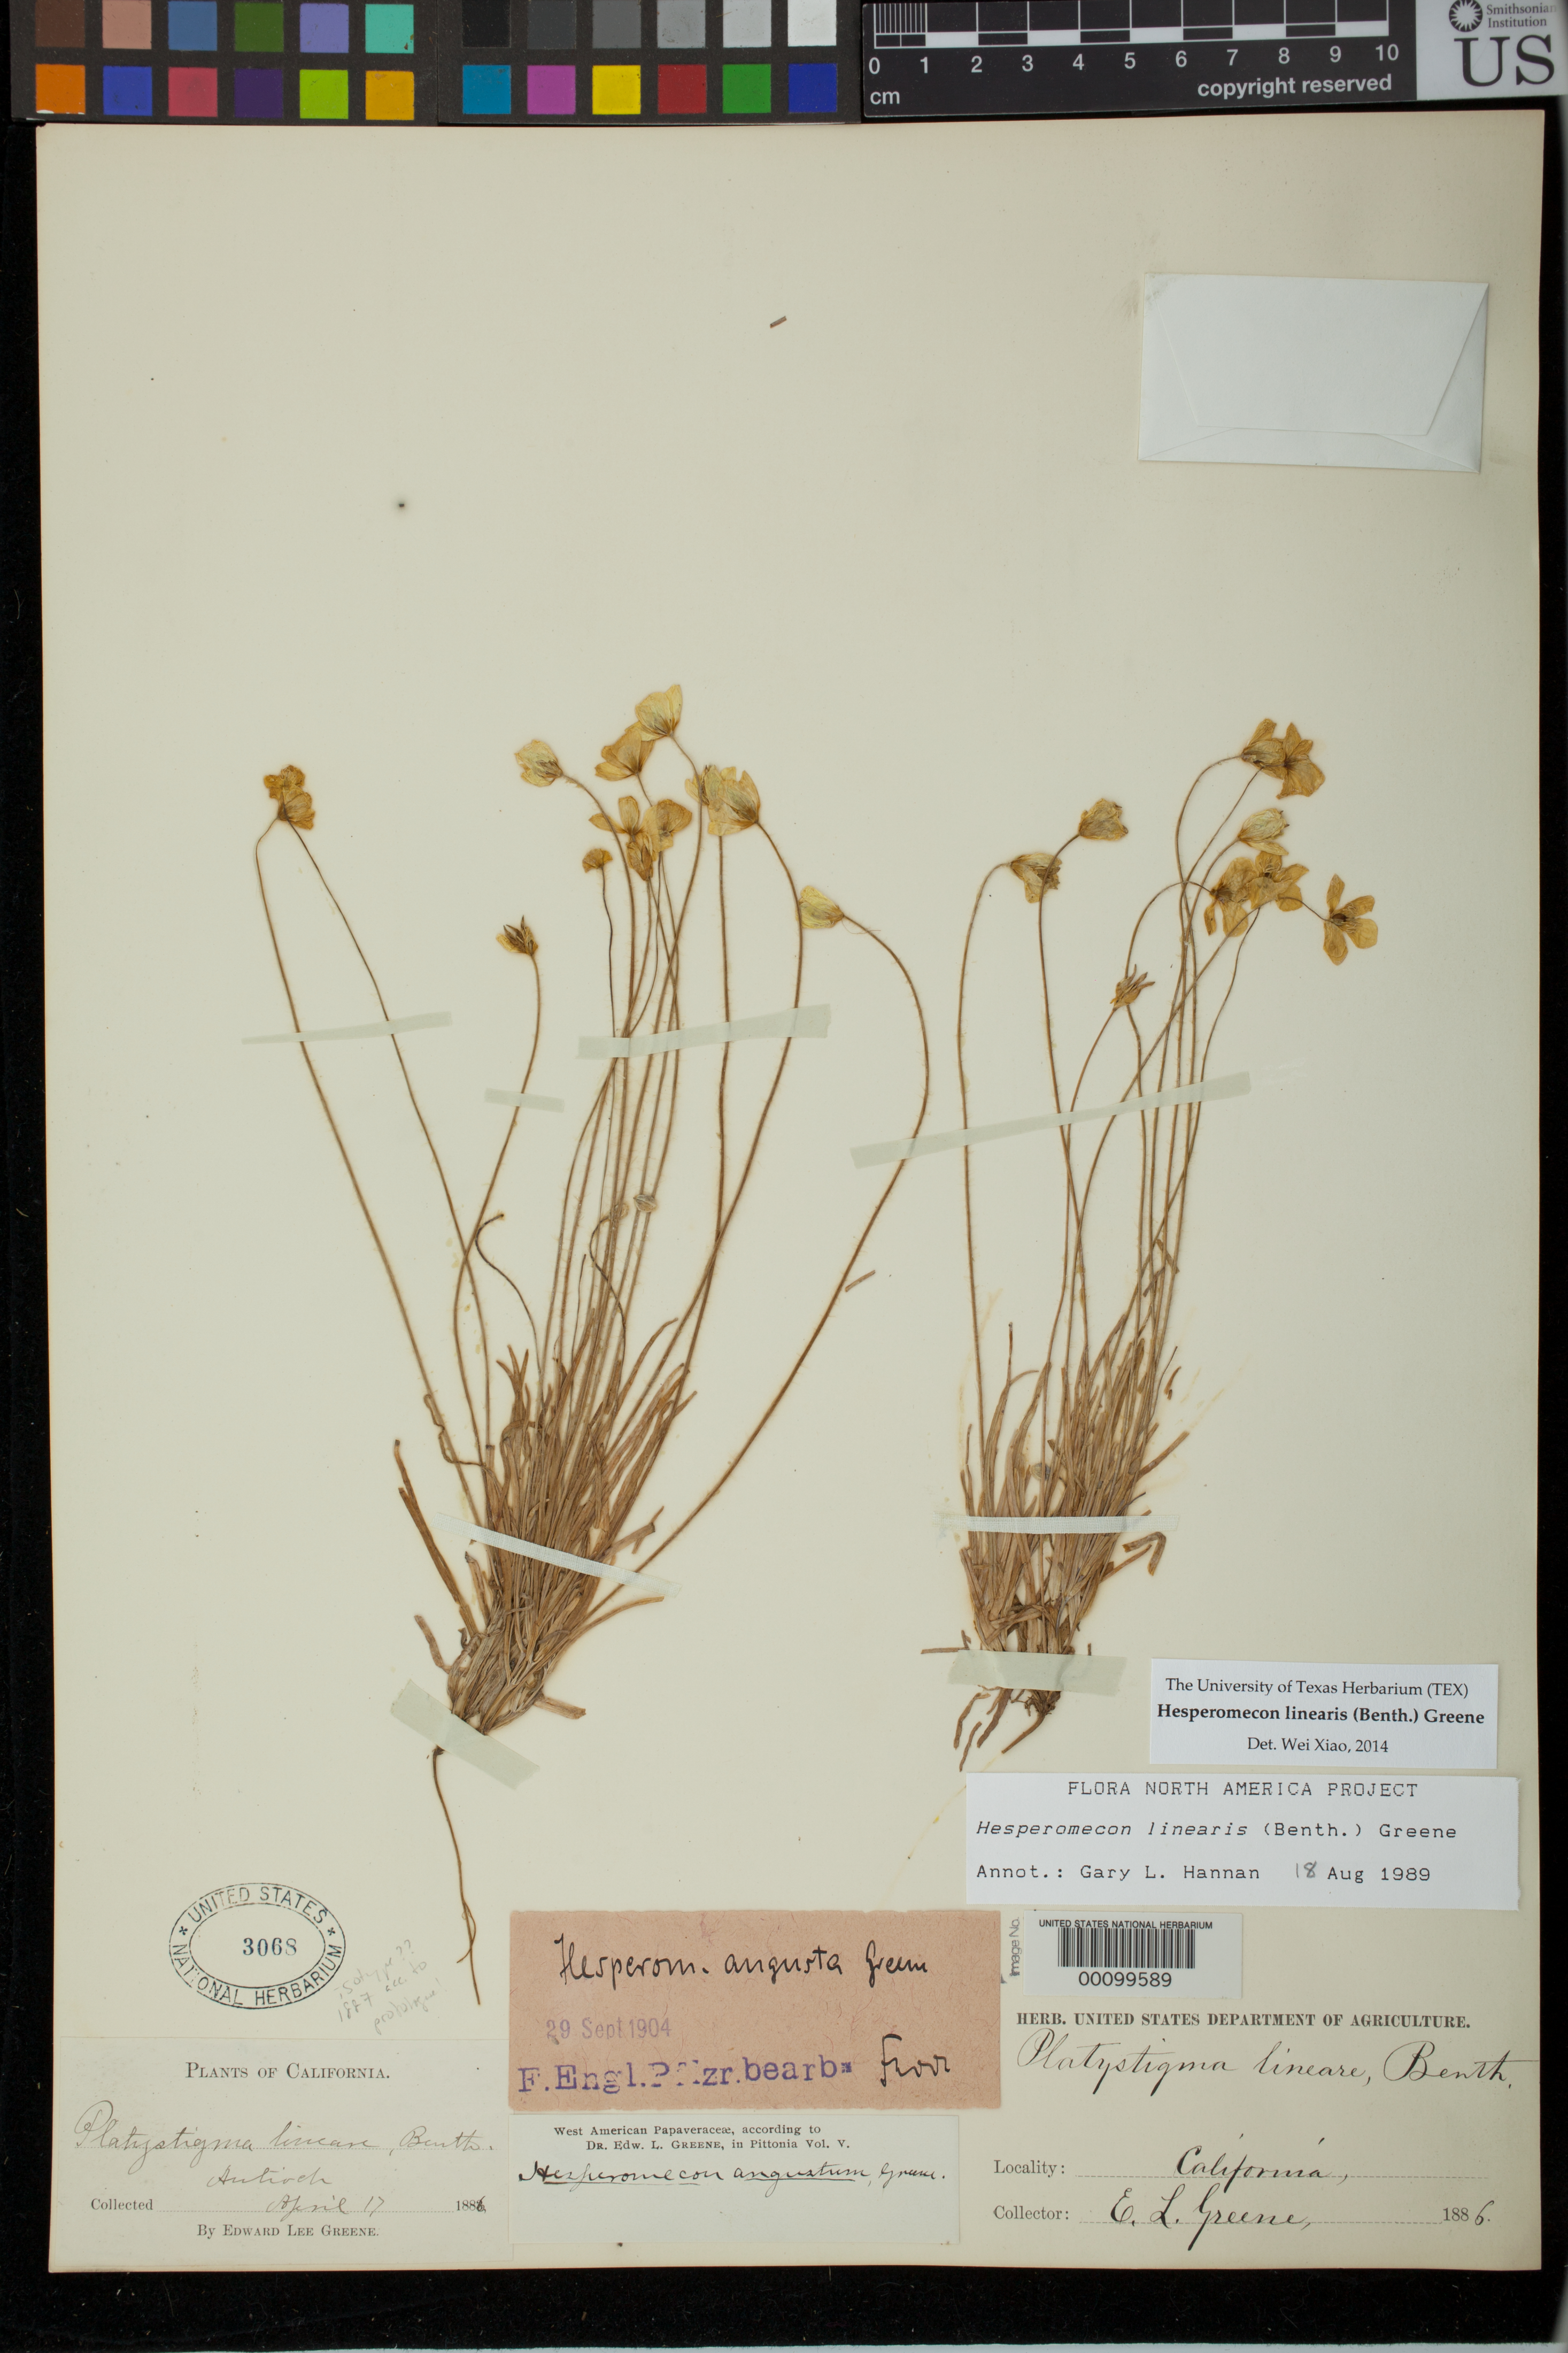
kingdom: Plantae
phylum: Tracheophyta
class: Magnoliopsida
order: Ranunculales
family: Papaveraceae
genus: Hesperomecon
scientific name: Hesperomecon angustum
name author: Greene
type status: Isotype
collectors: E. L. Greene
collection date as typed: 17 Apr 1886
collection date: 1886-04-17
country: United States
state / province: California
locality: Antioch.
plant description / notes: Presumably an isotype, but collection date on specimen is 17 Apr 1886, whereas protologue (mis?) cites collection date as 17 Apr 1887.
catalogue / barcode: US 3068